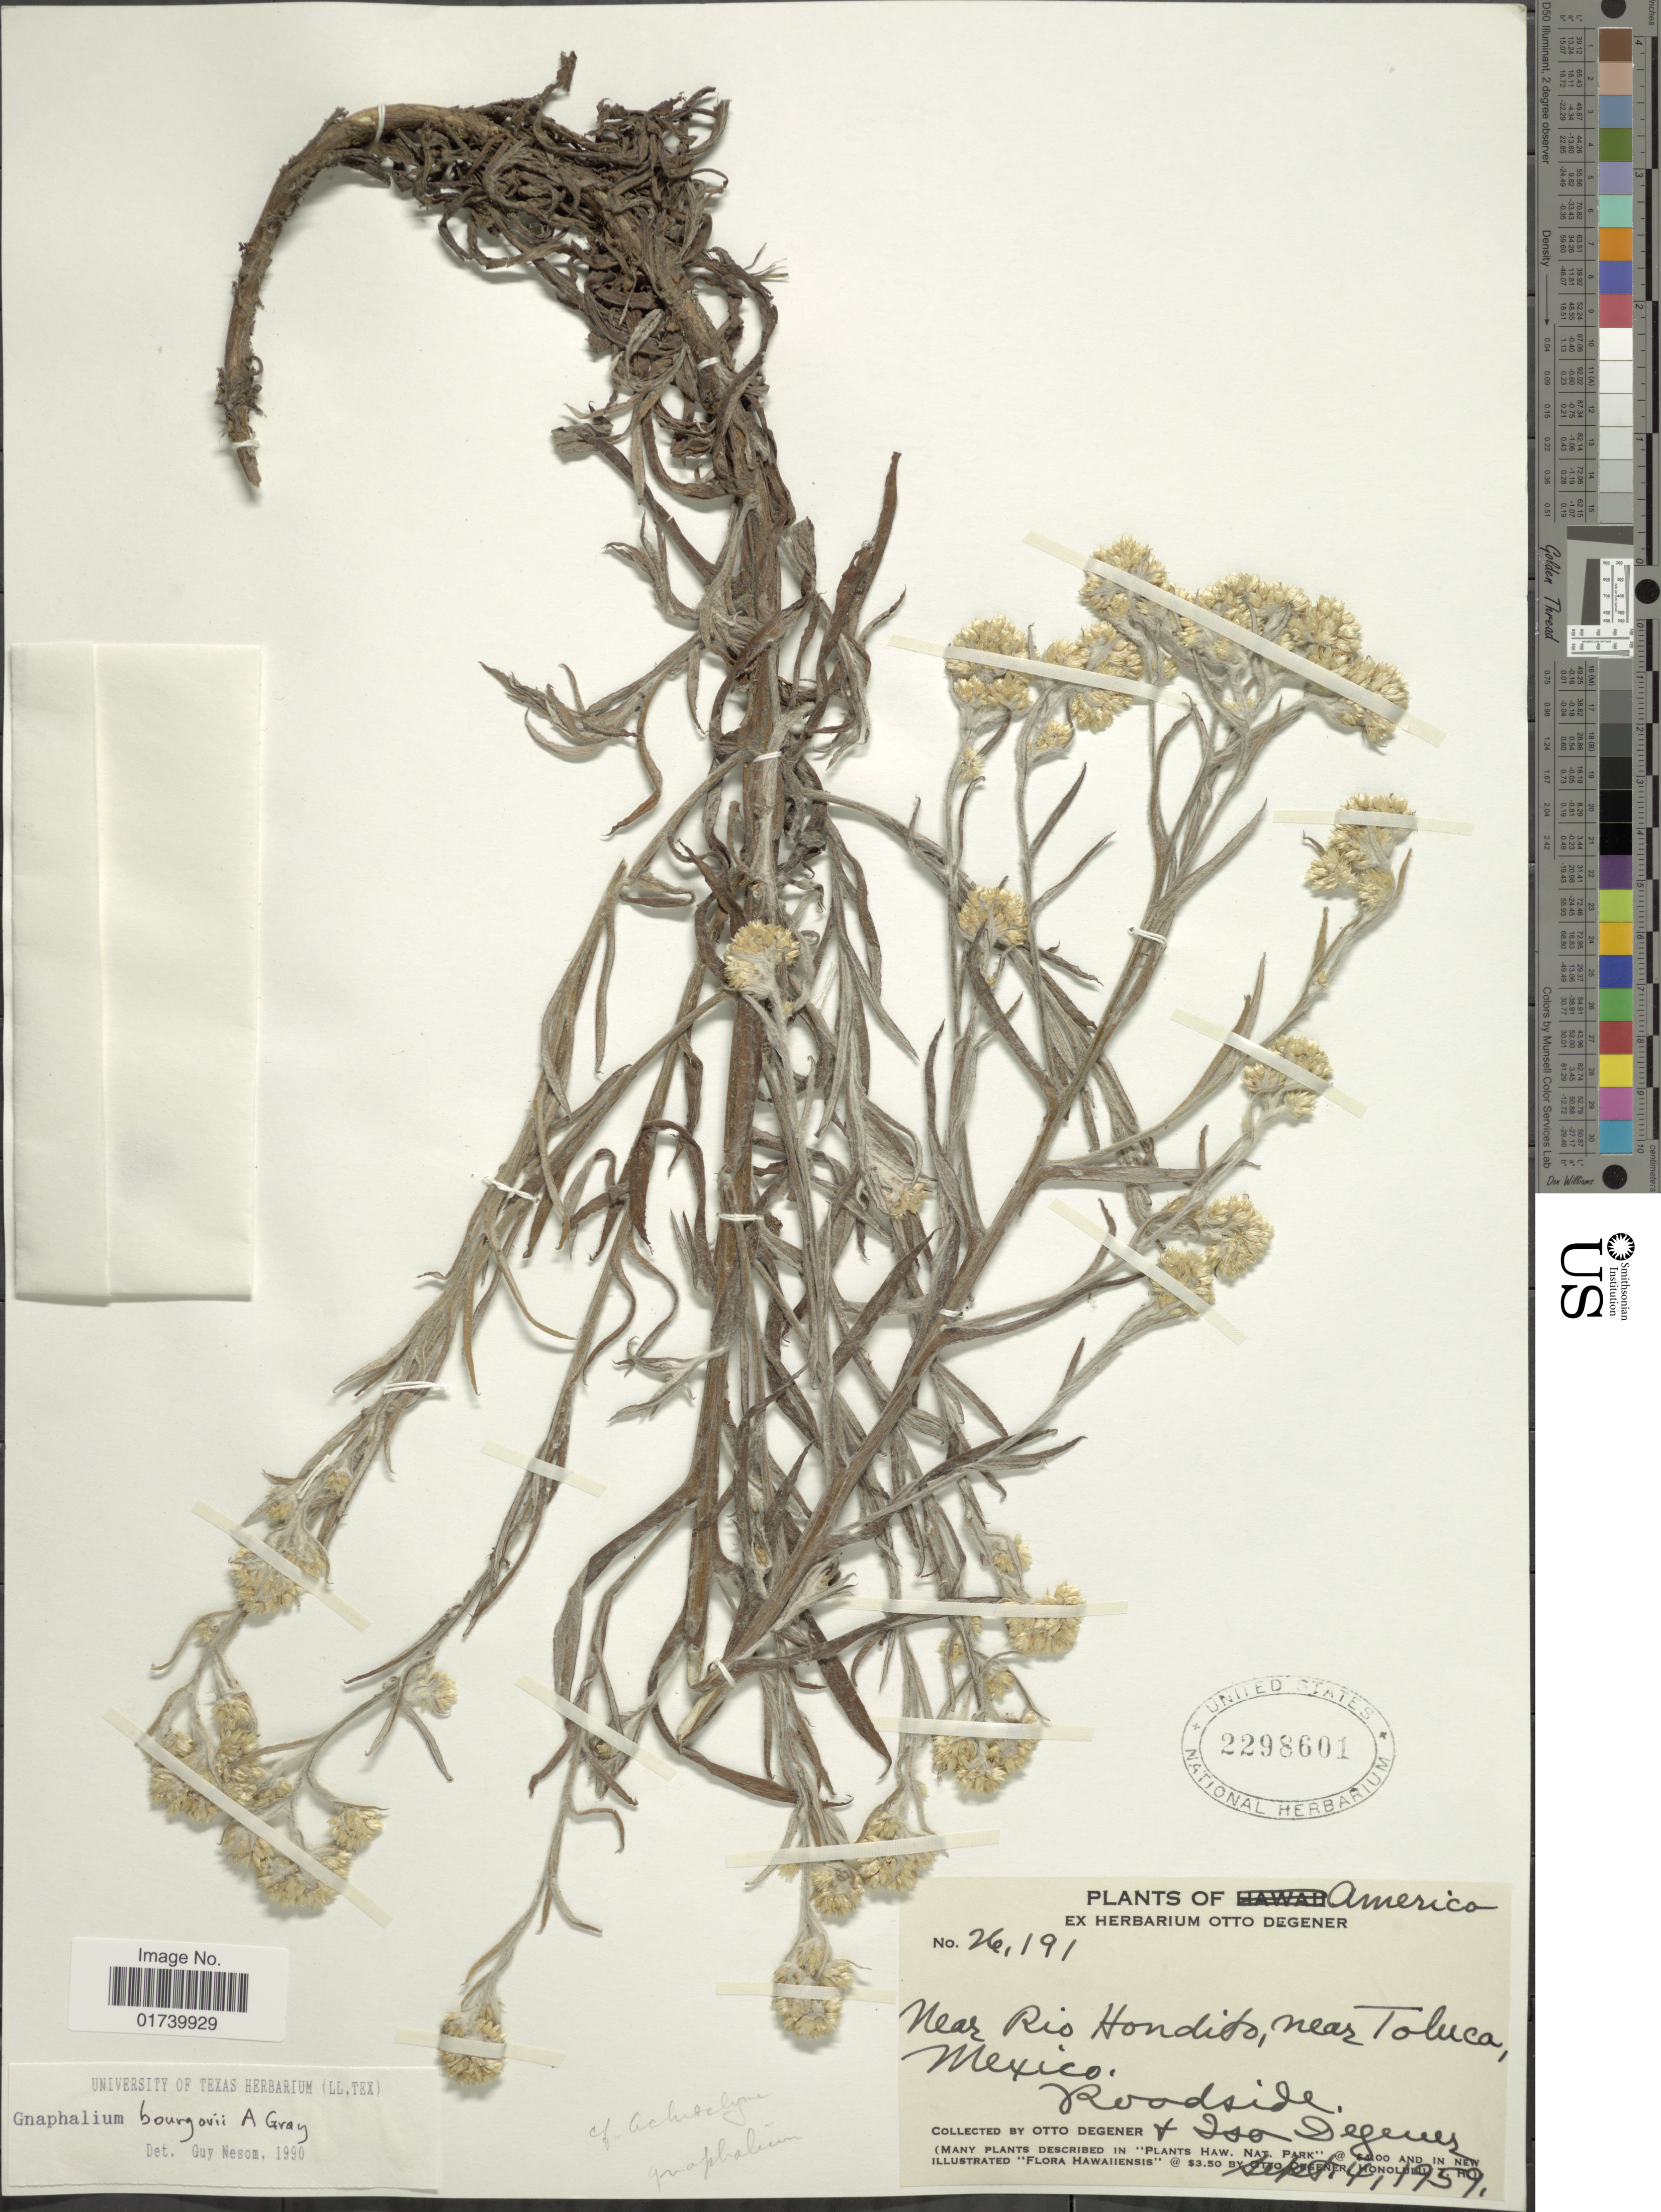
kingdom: Plantae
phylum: Tracheophyta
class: Magnoliopsida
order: Asterales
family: Asteraceae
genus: Pseudognaphalium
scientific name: Pseudognaphalium bourgovii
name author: (A. Gray) Anderb.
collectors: O. Degener & I. Degener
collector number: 26191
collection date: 1959-09-14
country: Mexico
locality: Near Rio Hondito, near Toluca, mexico, roadside.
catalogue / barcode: US 2298601